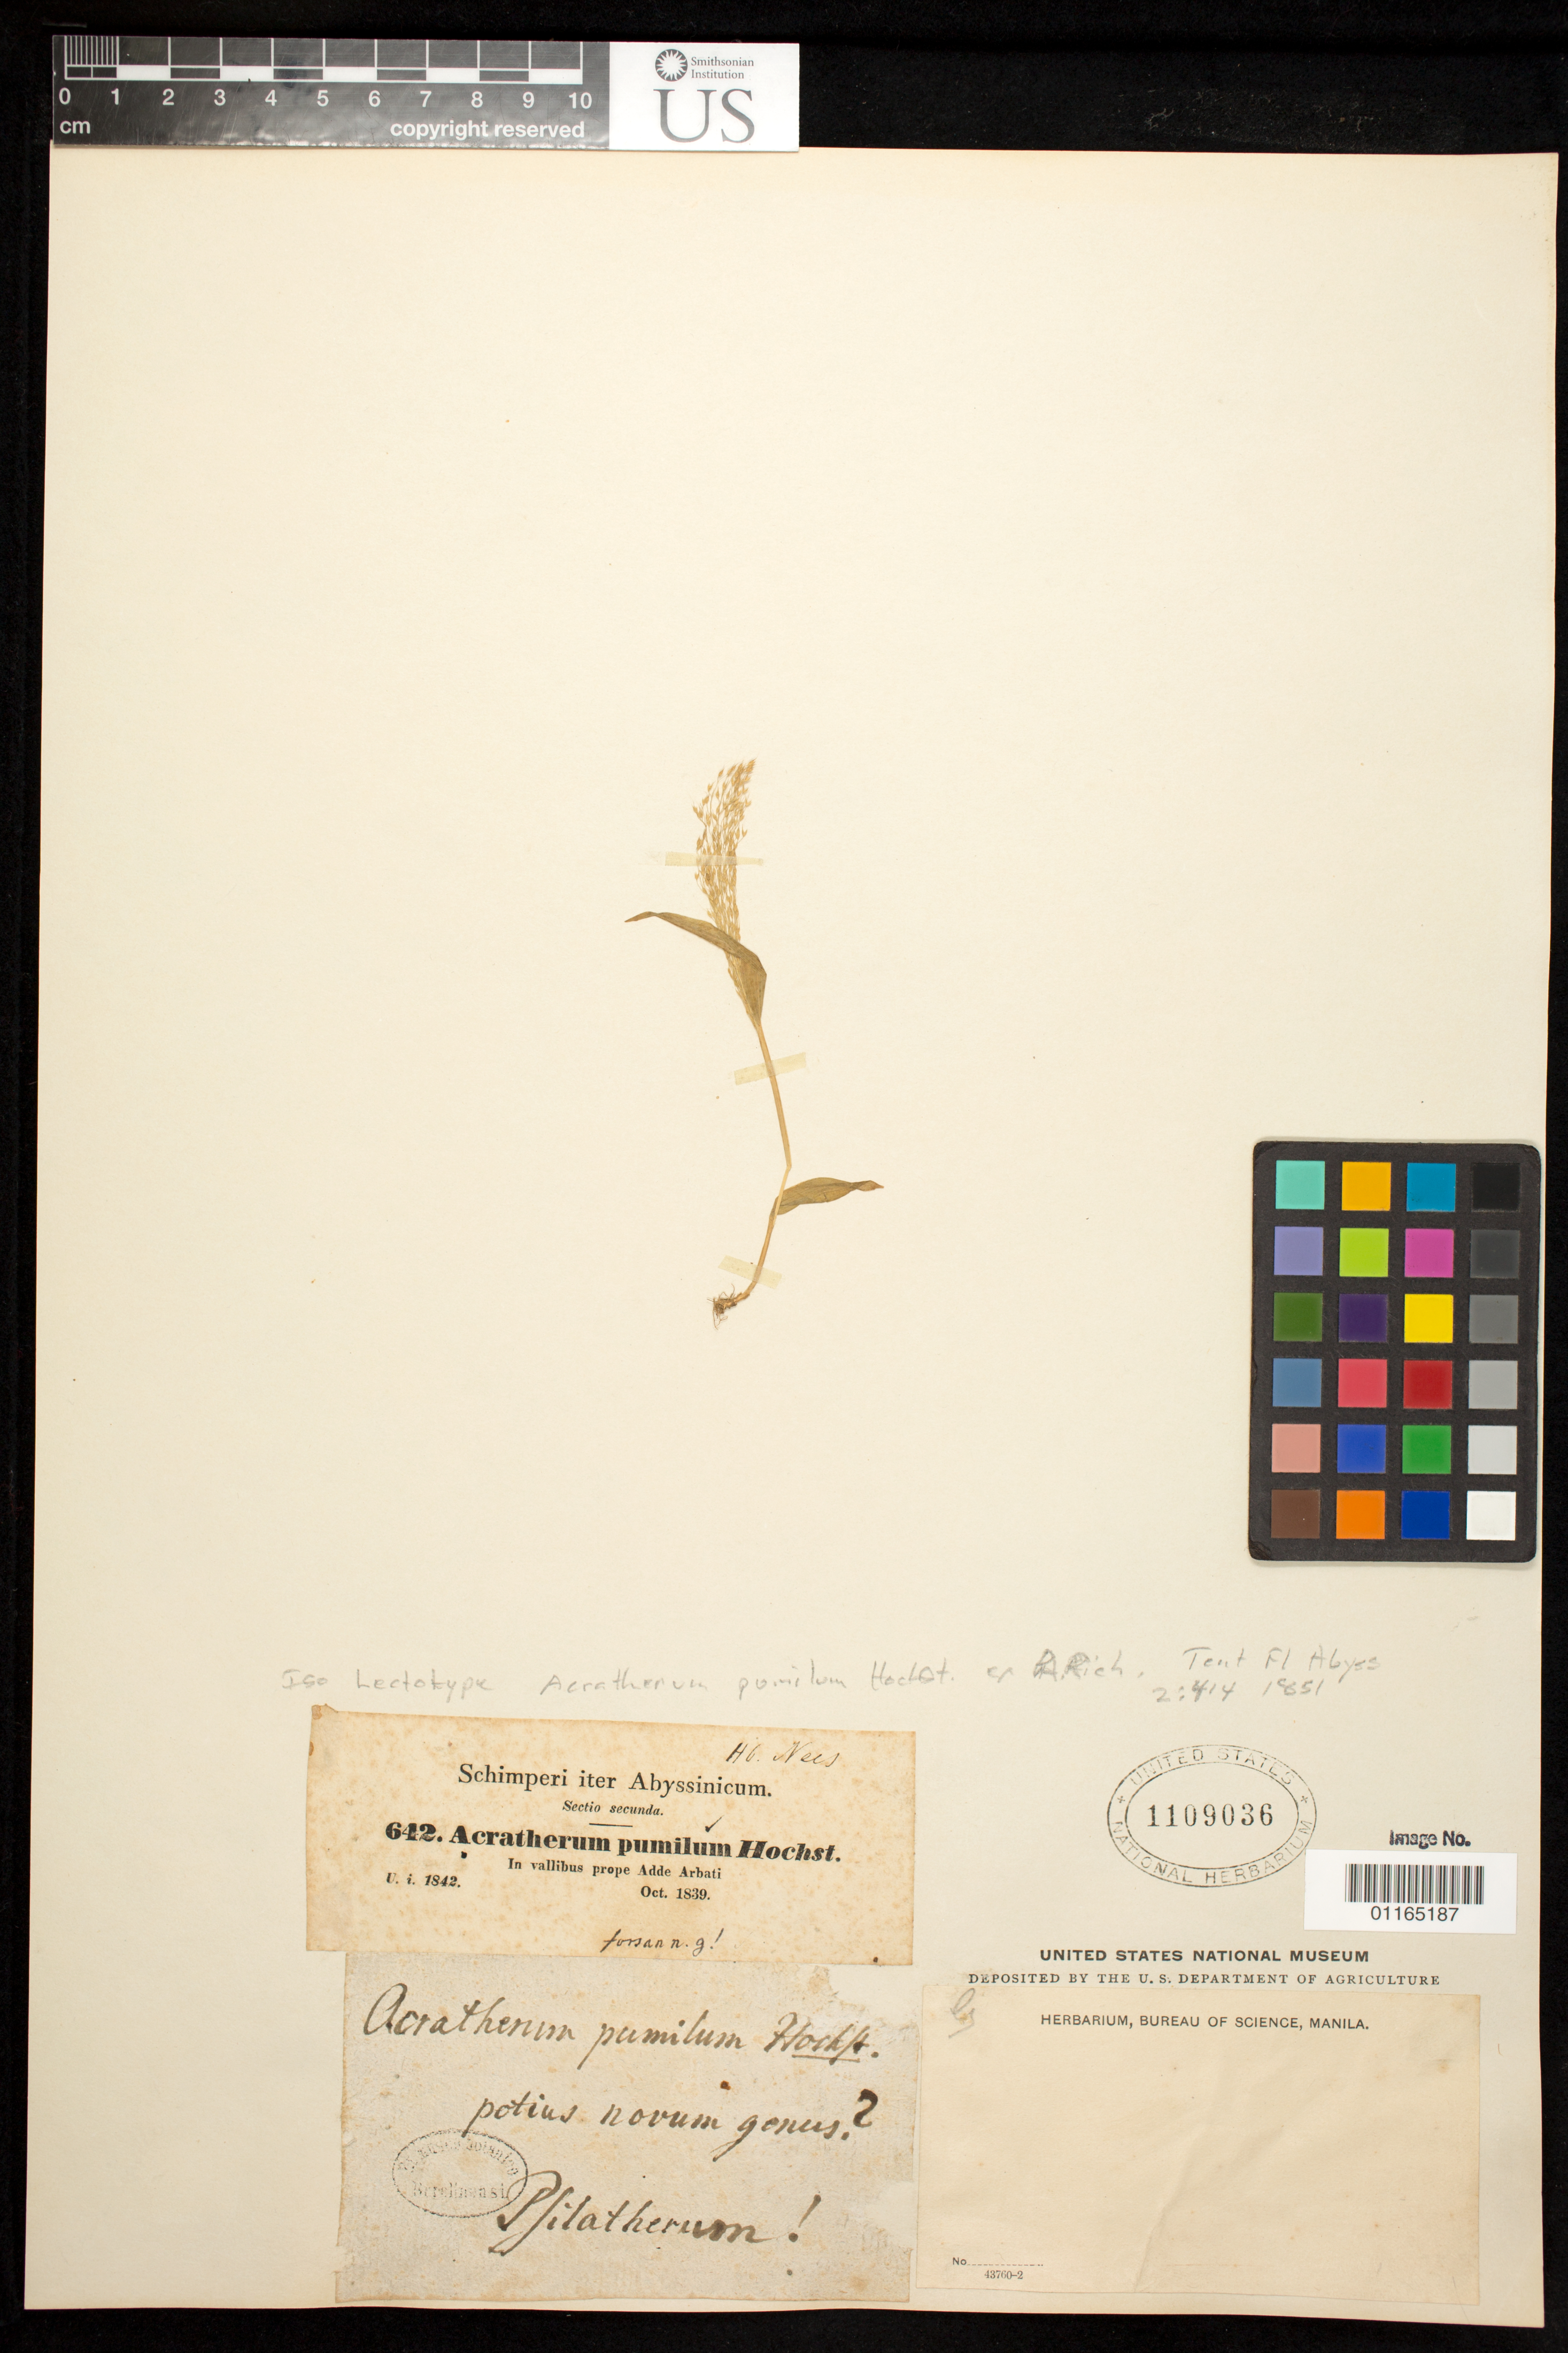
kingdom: Plantae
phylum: Tracheophyta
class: Liliopsida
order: Poales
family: Poaceae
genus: Acratherum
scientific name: Acratherum pumilum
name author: Hochst. ex A. Rich.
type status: Isosyntype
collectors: G. W. Schimper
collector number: II 642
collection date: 1839-10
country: Ethiopia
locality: in vallbus prope Adde Arbati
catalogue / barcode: US 1109036